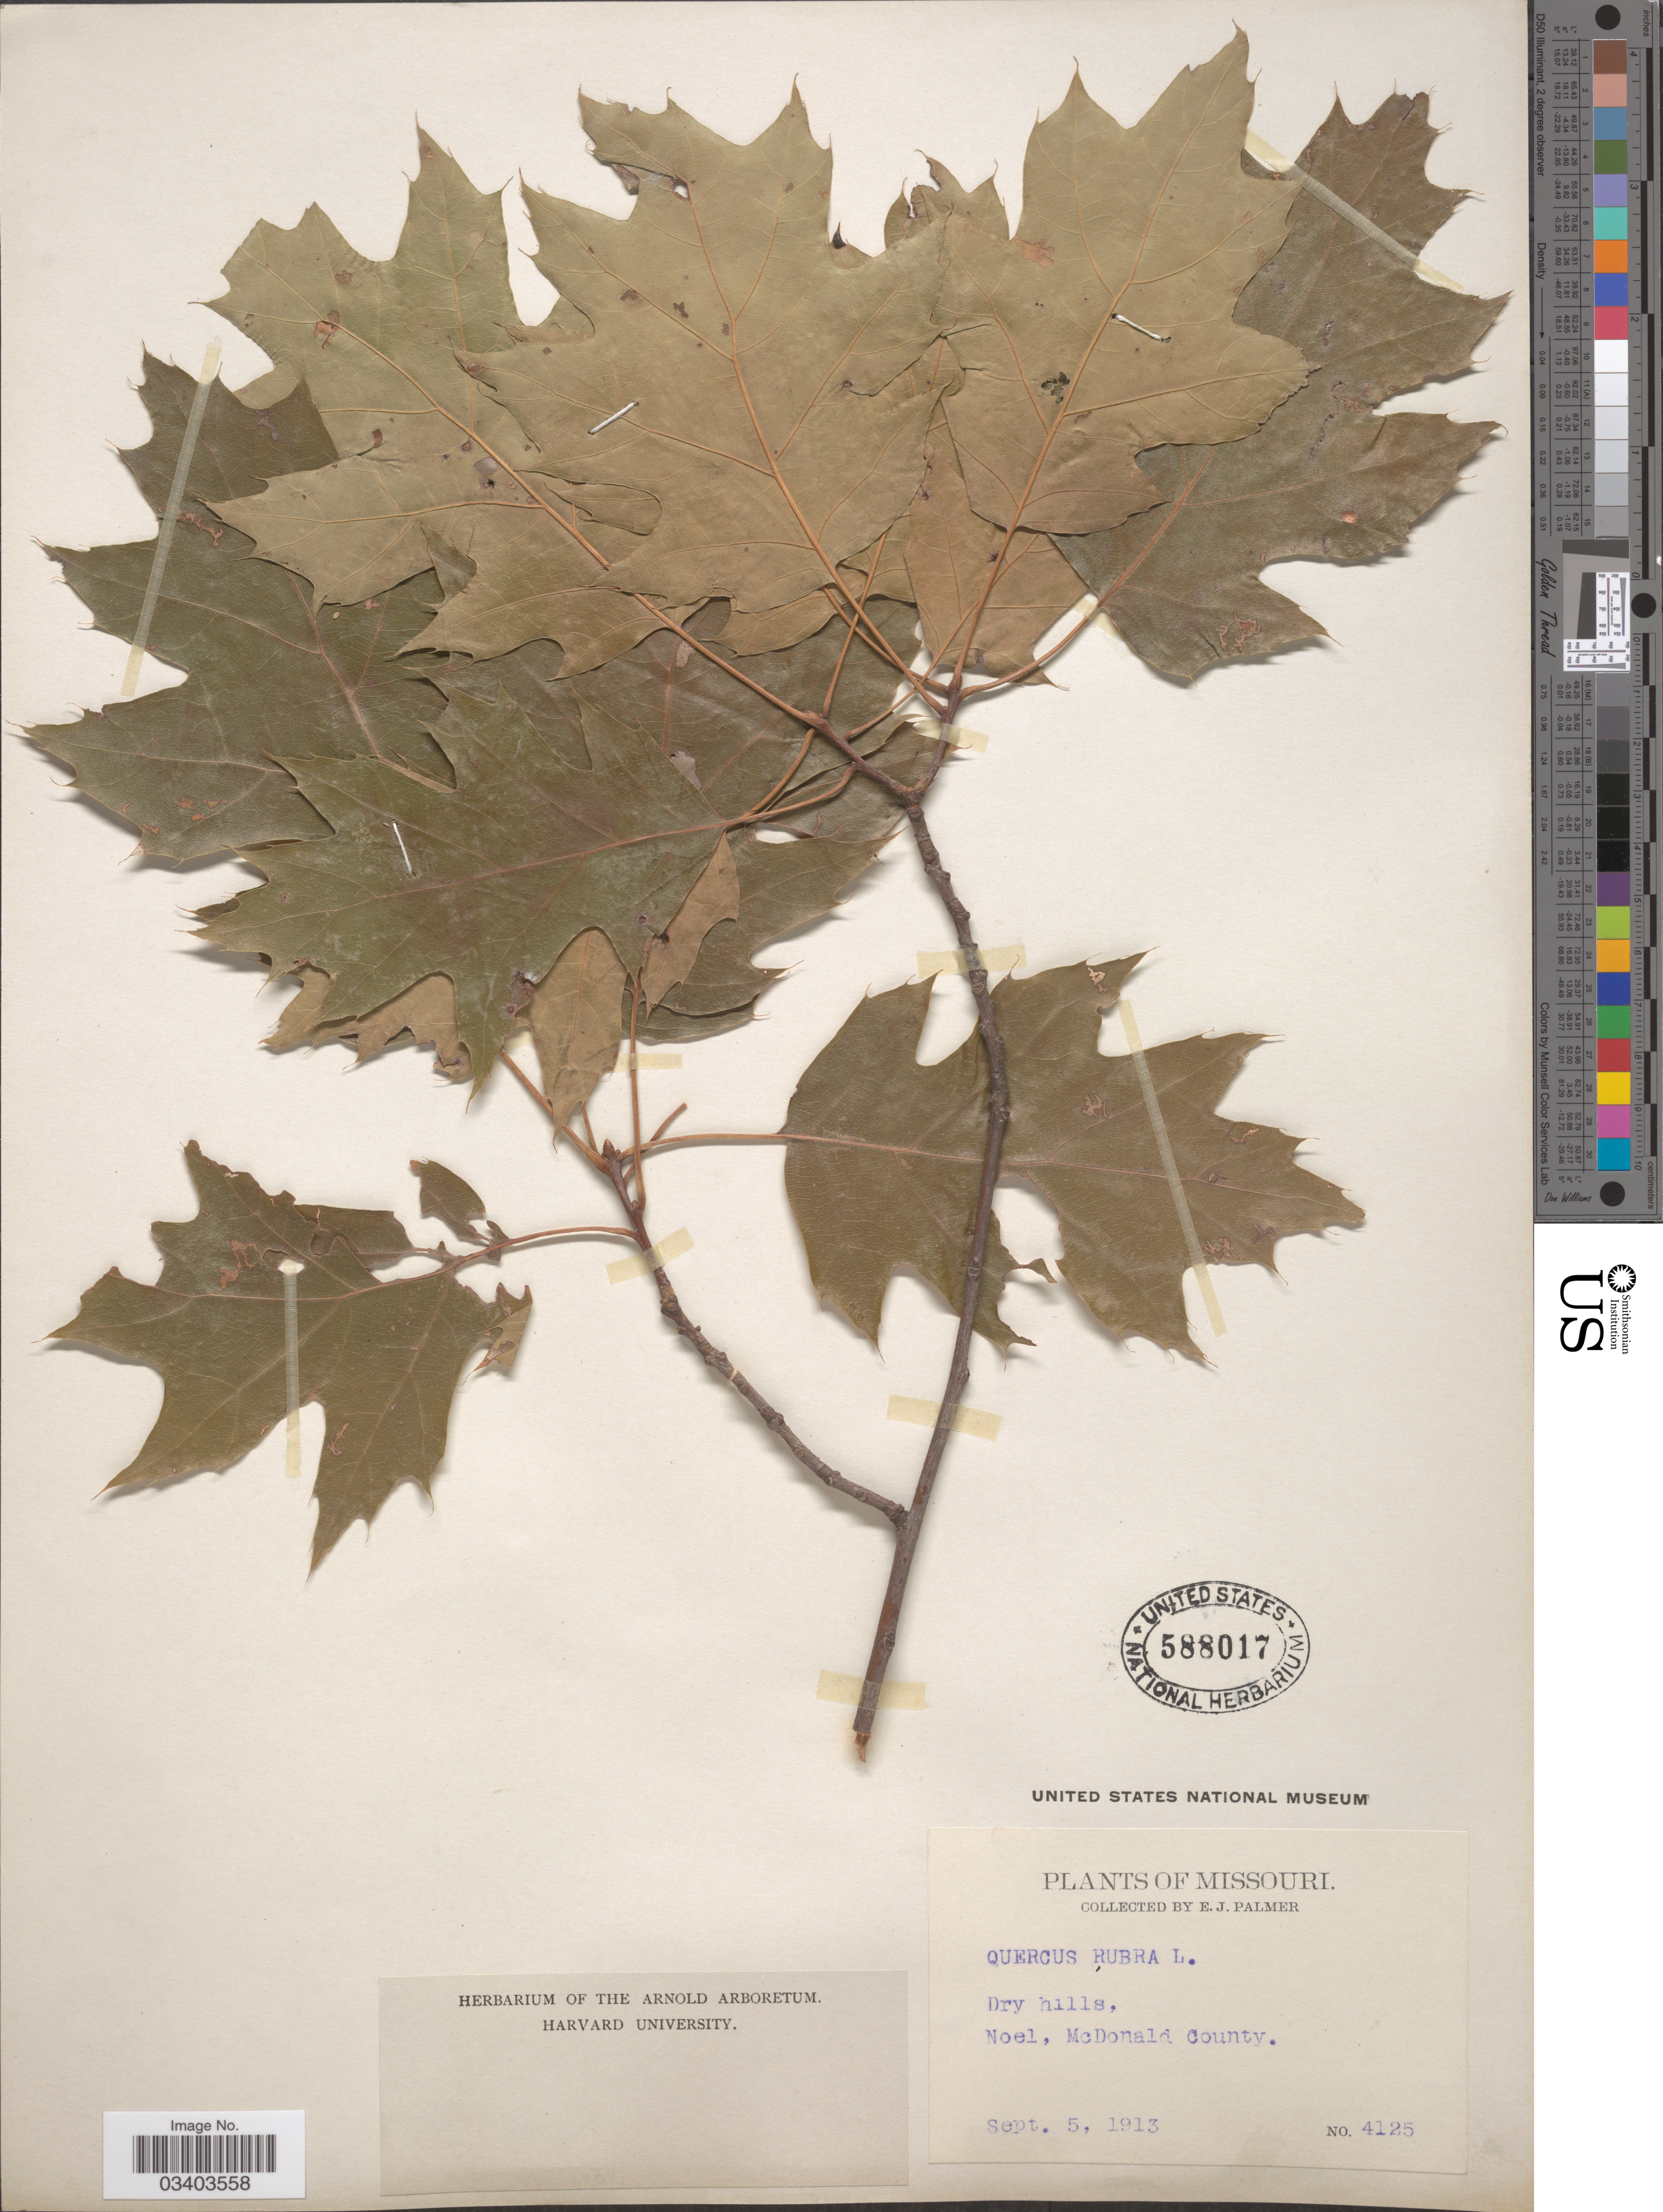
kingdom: Plantae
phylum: Tracheophyta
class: Magnoliopsida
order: Fagales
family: Fagaceae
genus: Quercus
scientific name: Quercus borealis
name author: F. Michx.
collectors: E. J. Palmer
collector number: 4125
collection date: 1913-09-05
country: United States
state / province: Missouri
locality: Dry hills, Noel, McDonald County.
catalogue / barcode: US 588017